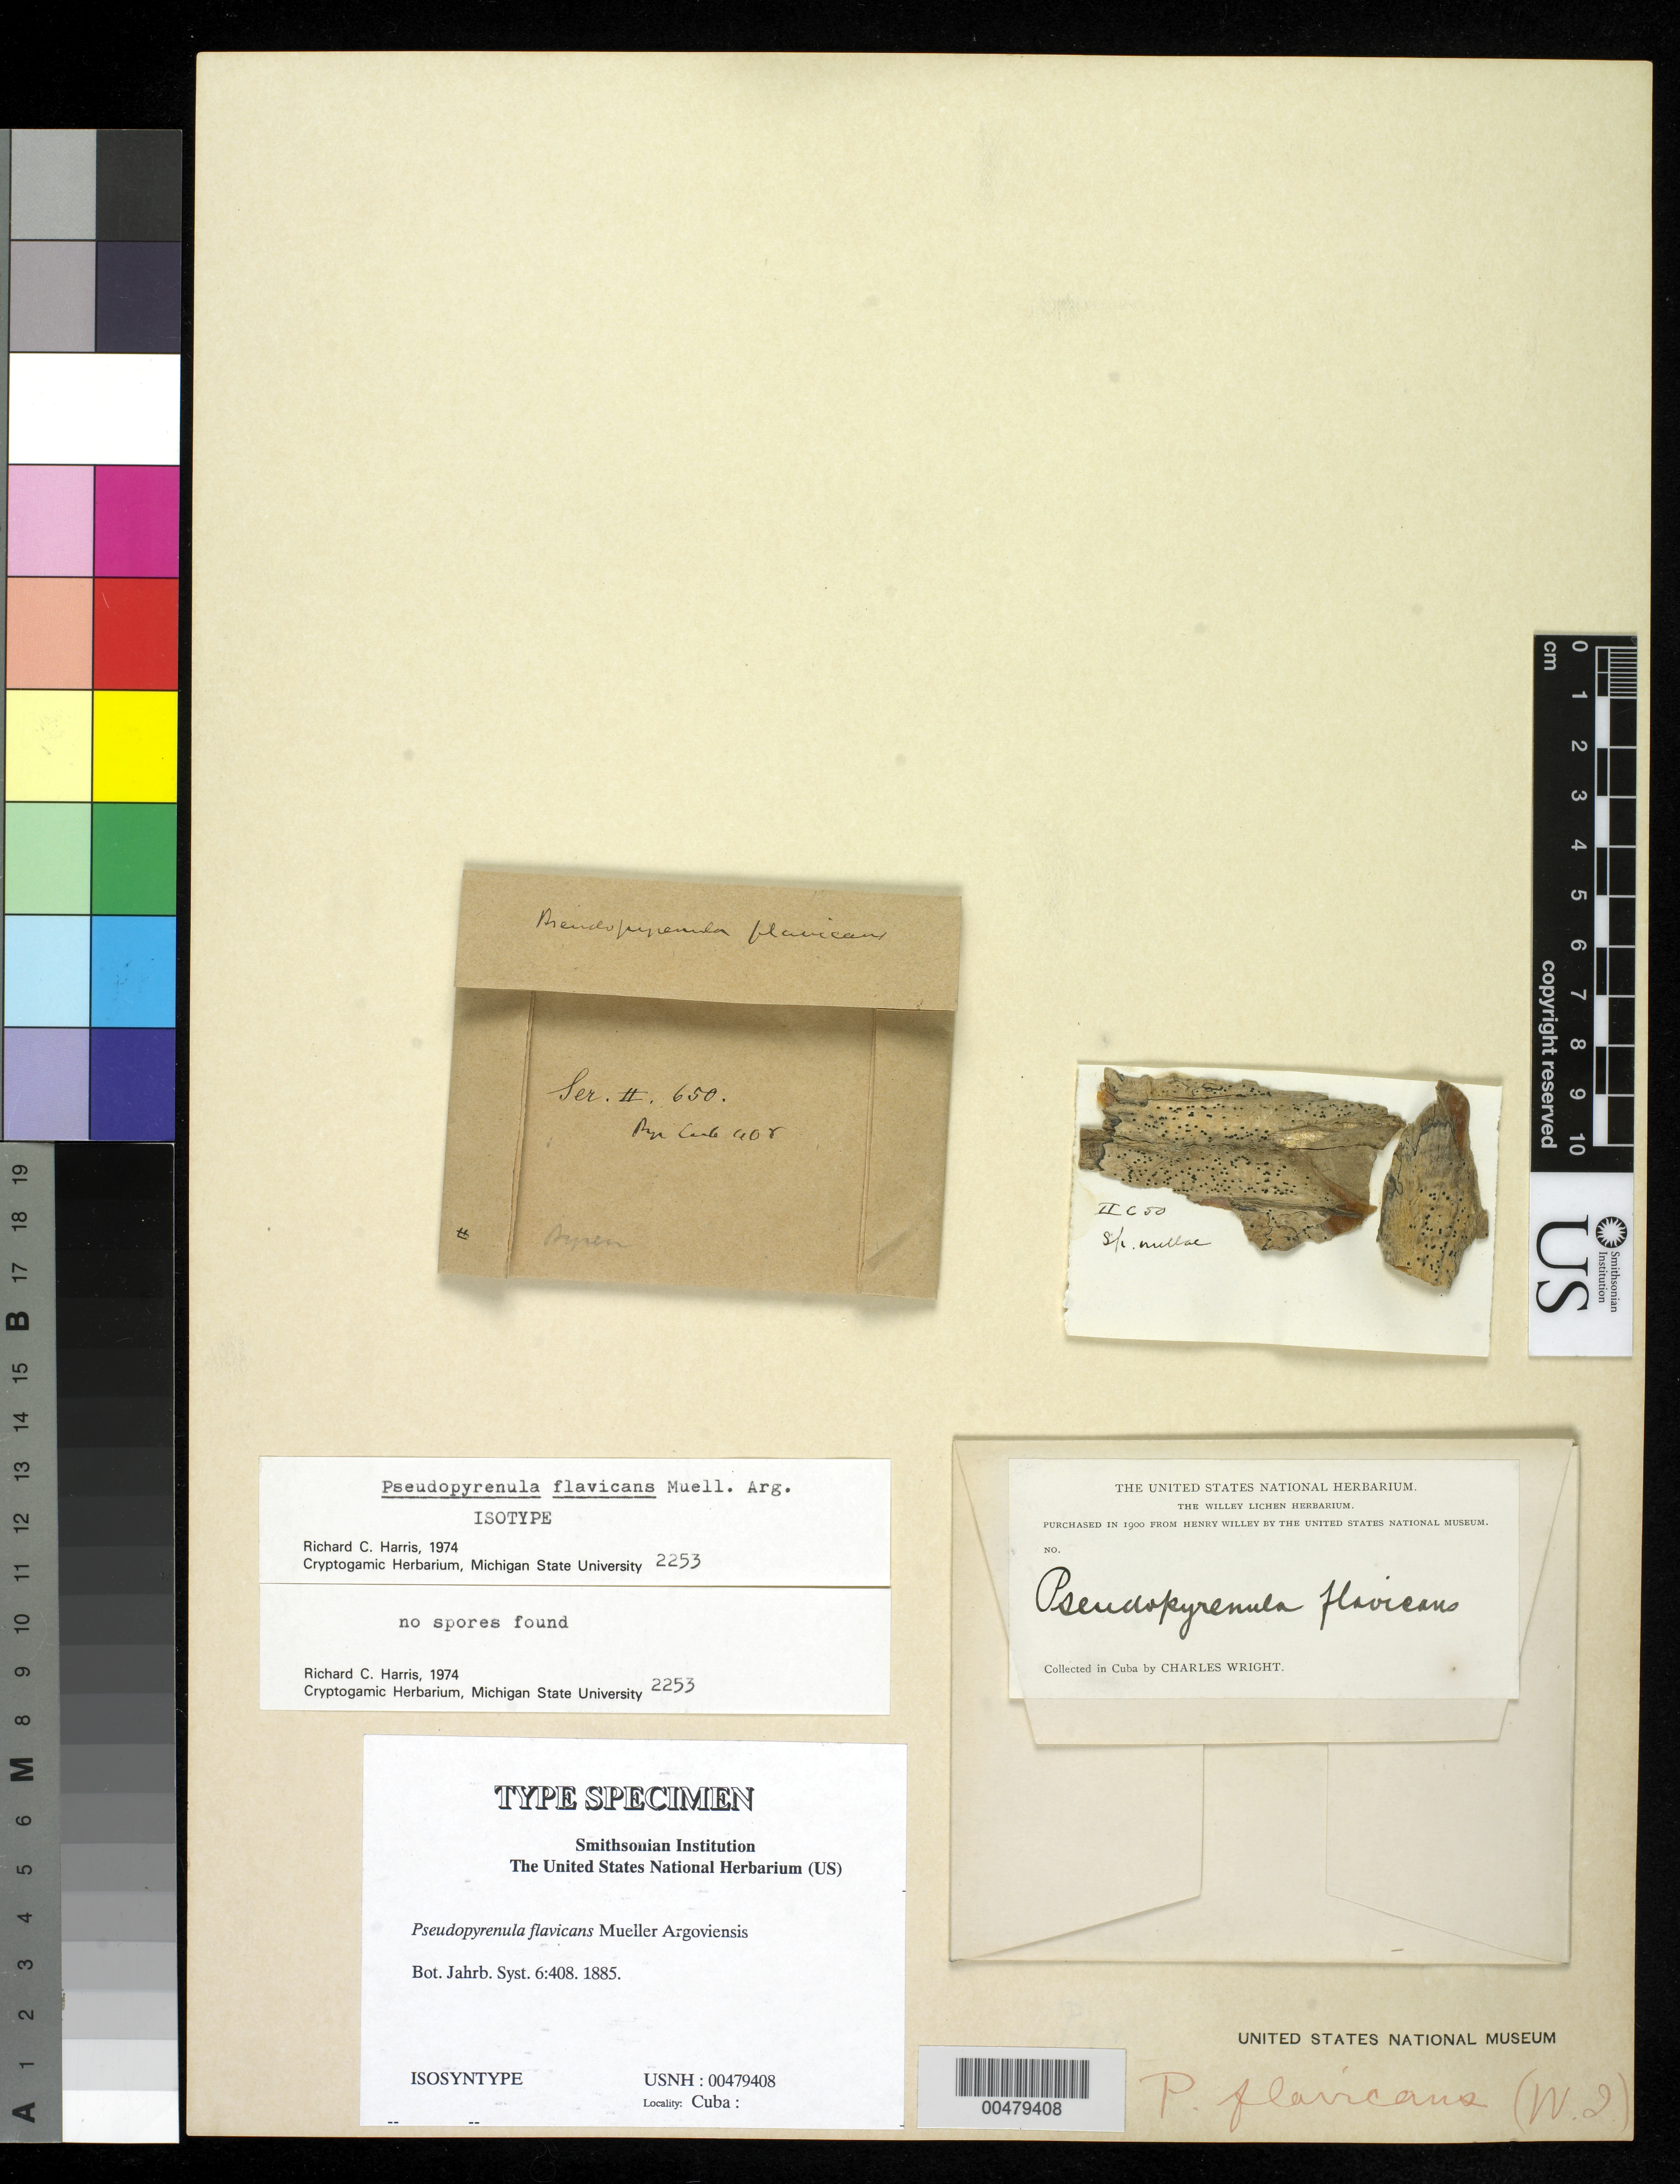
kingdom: Fungi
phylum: Ascomycota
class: Dothideomycetes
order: Trypetheliales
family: Trypetheliaceae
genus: Pseudopyrenula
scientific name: Pseudopyrenula flavicans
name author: Müll. Arg.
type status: Isosyntype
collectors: C. Wright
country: Cuba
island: Greater Antilles